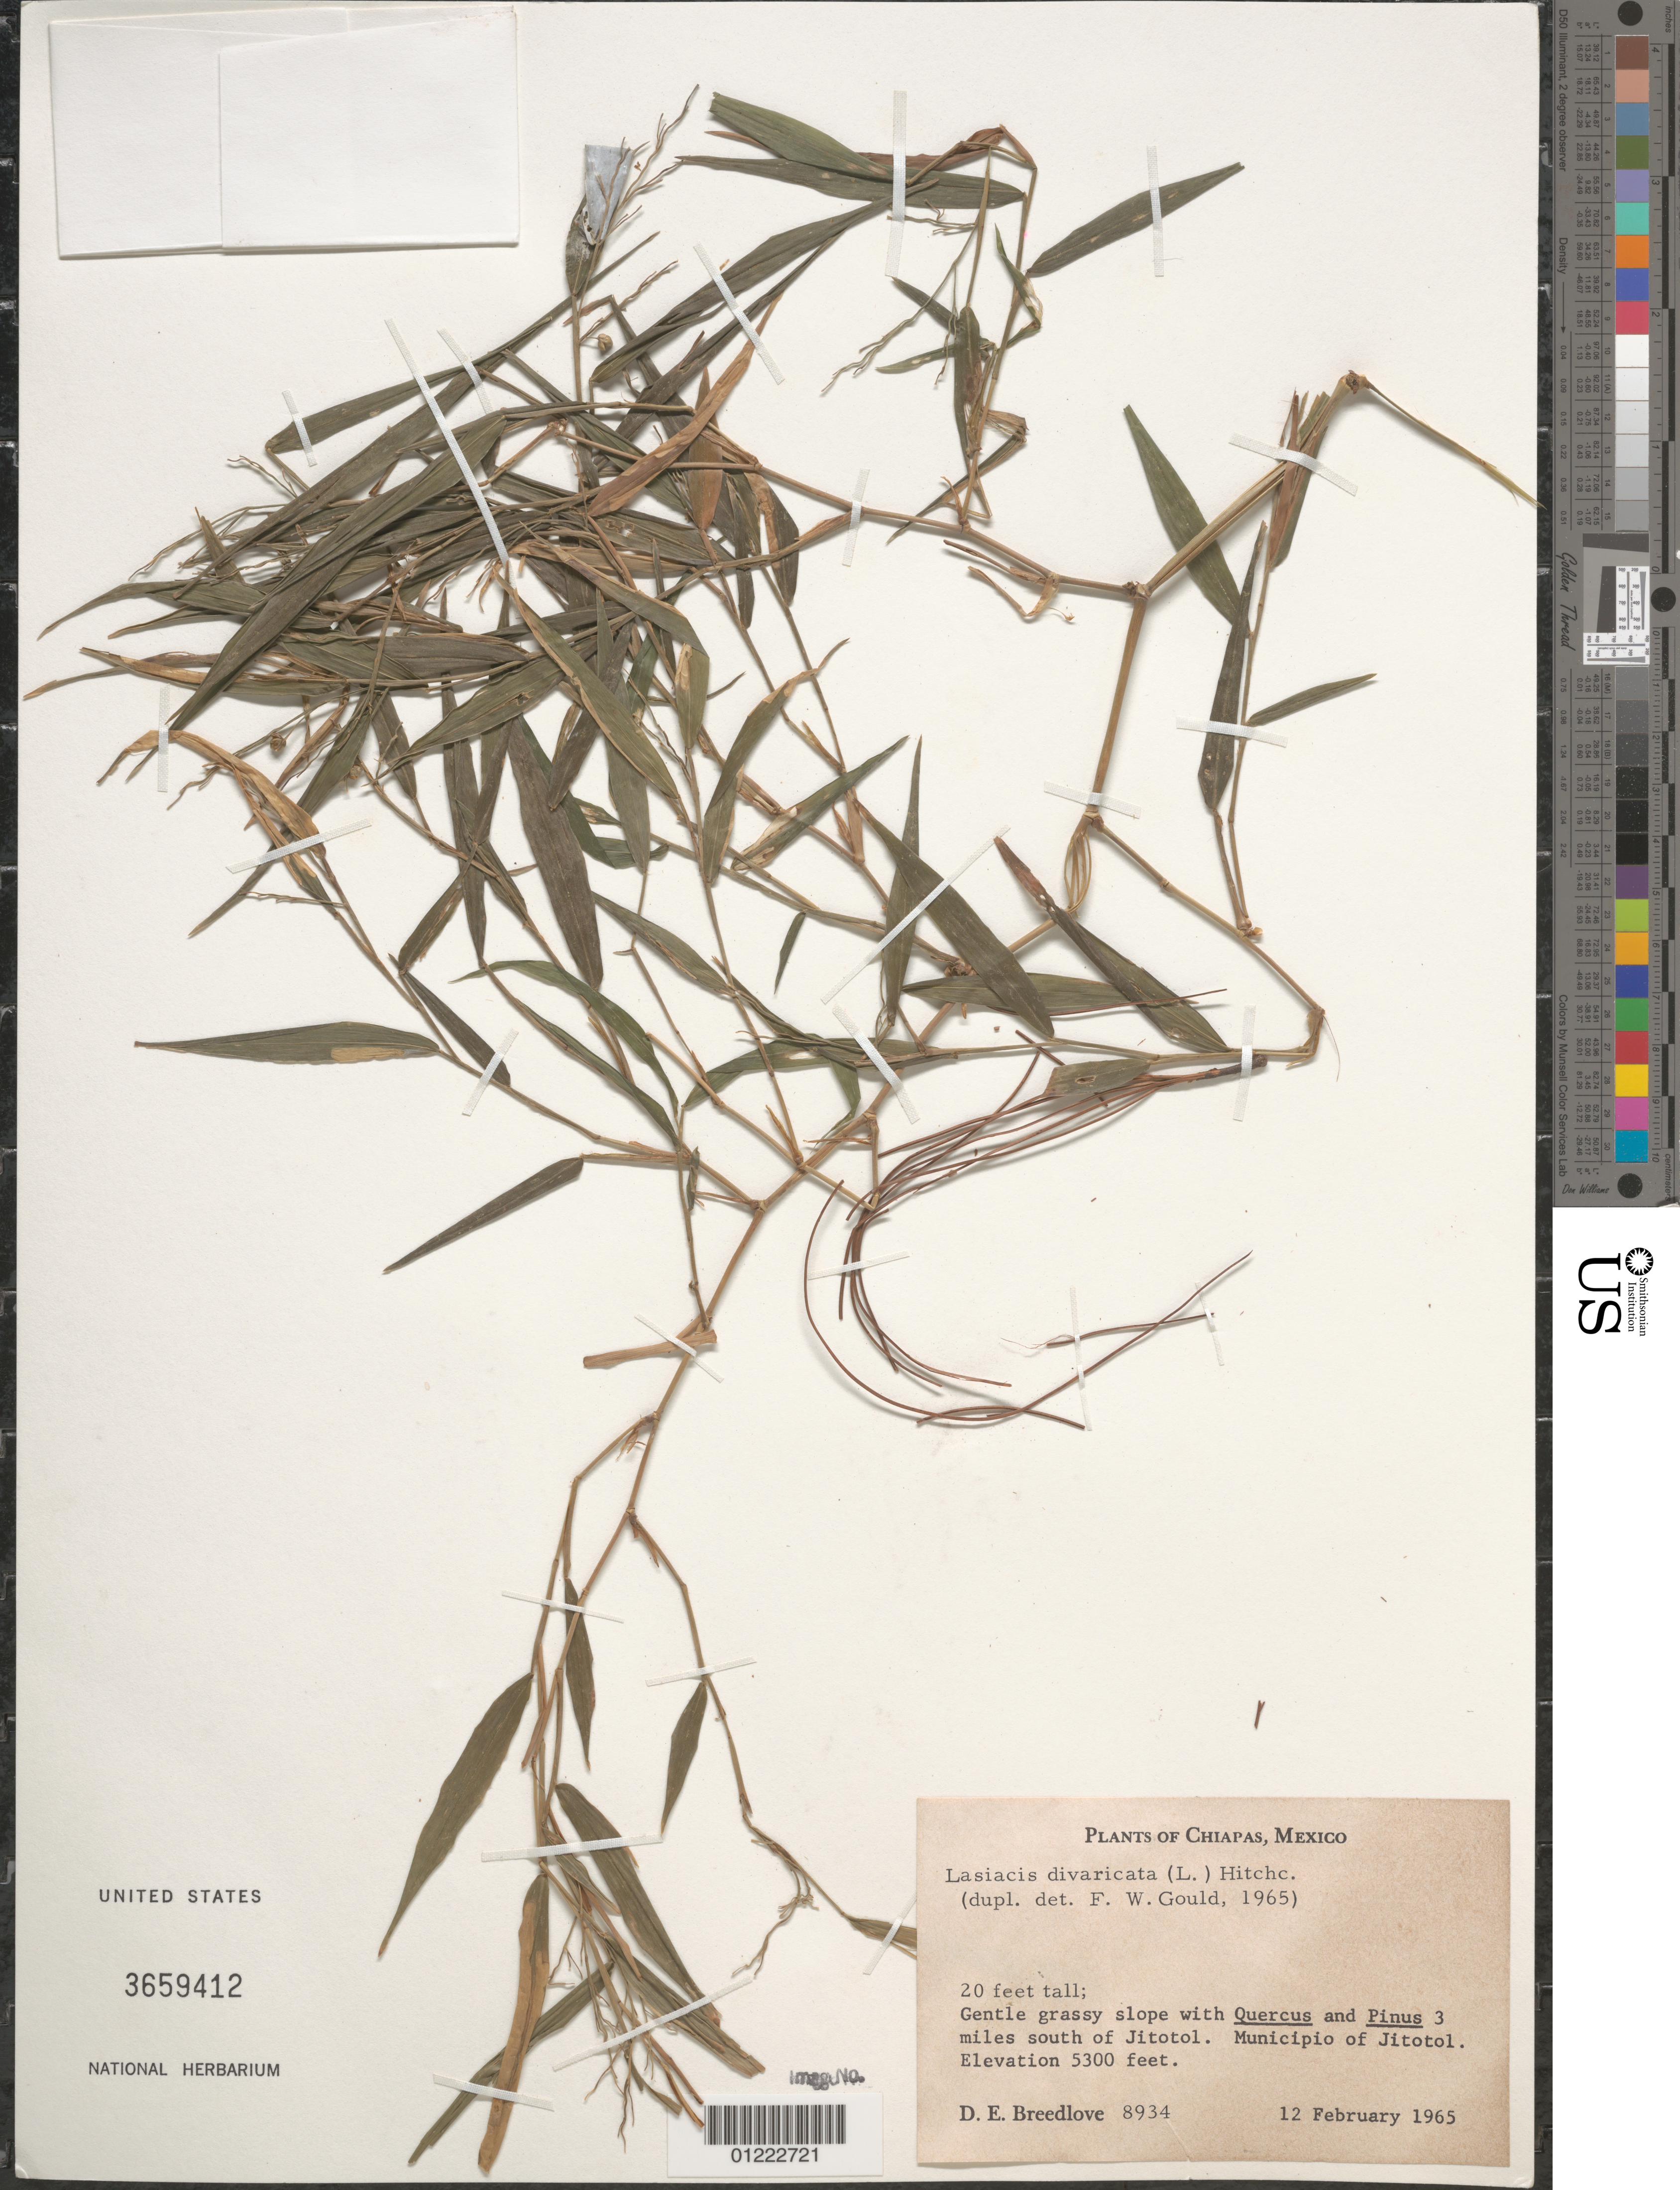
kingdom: Plantae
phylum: Tracheophyta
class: Liliopsida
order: Poales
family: Poaceae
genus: Lasiacis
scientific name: Lasiacis divaricata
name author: (L.) Hitchc.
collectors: D. E. Breedlove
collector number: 8934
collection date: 1965-02-12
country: Mexico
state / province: Chiapas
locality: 3 miles south of Jitotol. Municipio of Jitotol.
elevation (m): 1615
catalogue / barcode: US 3659412